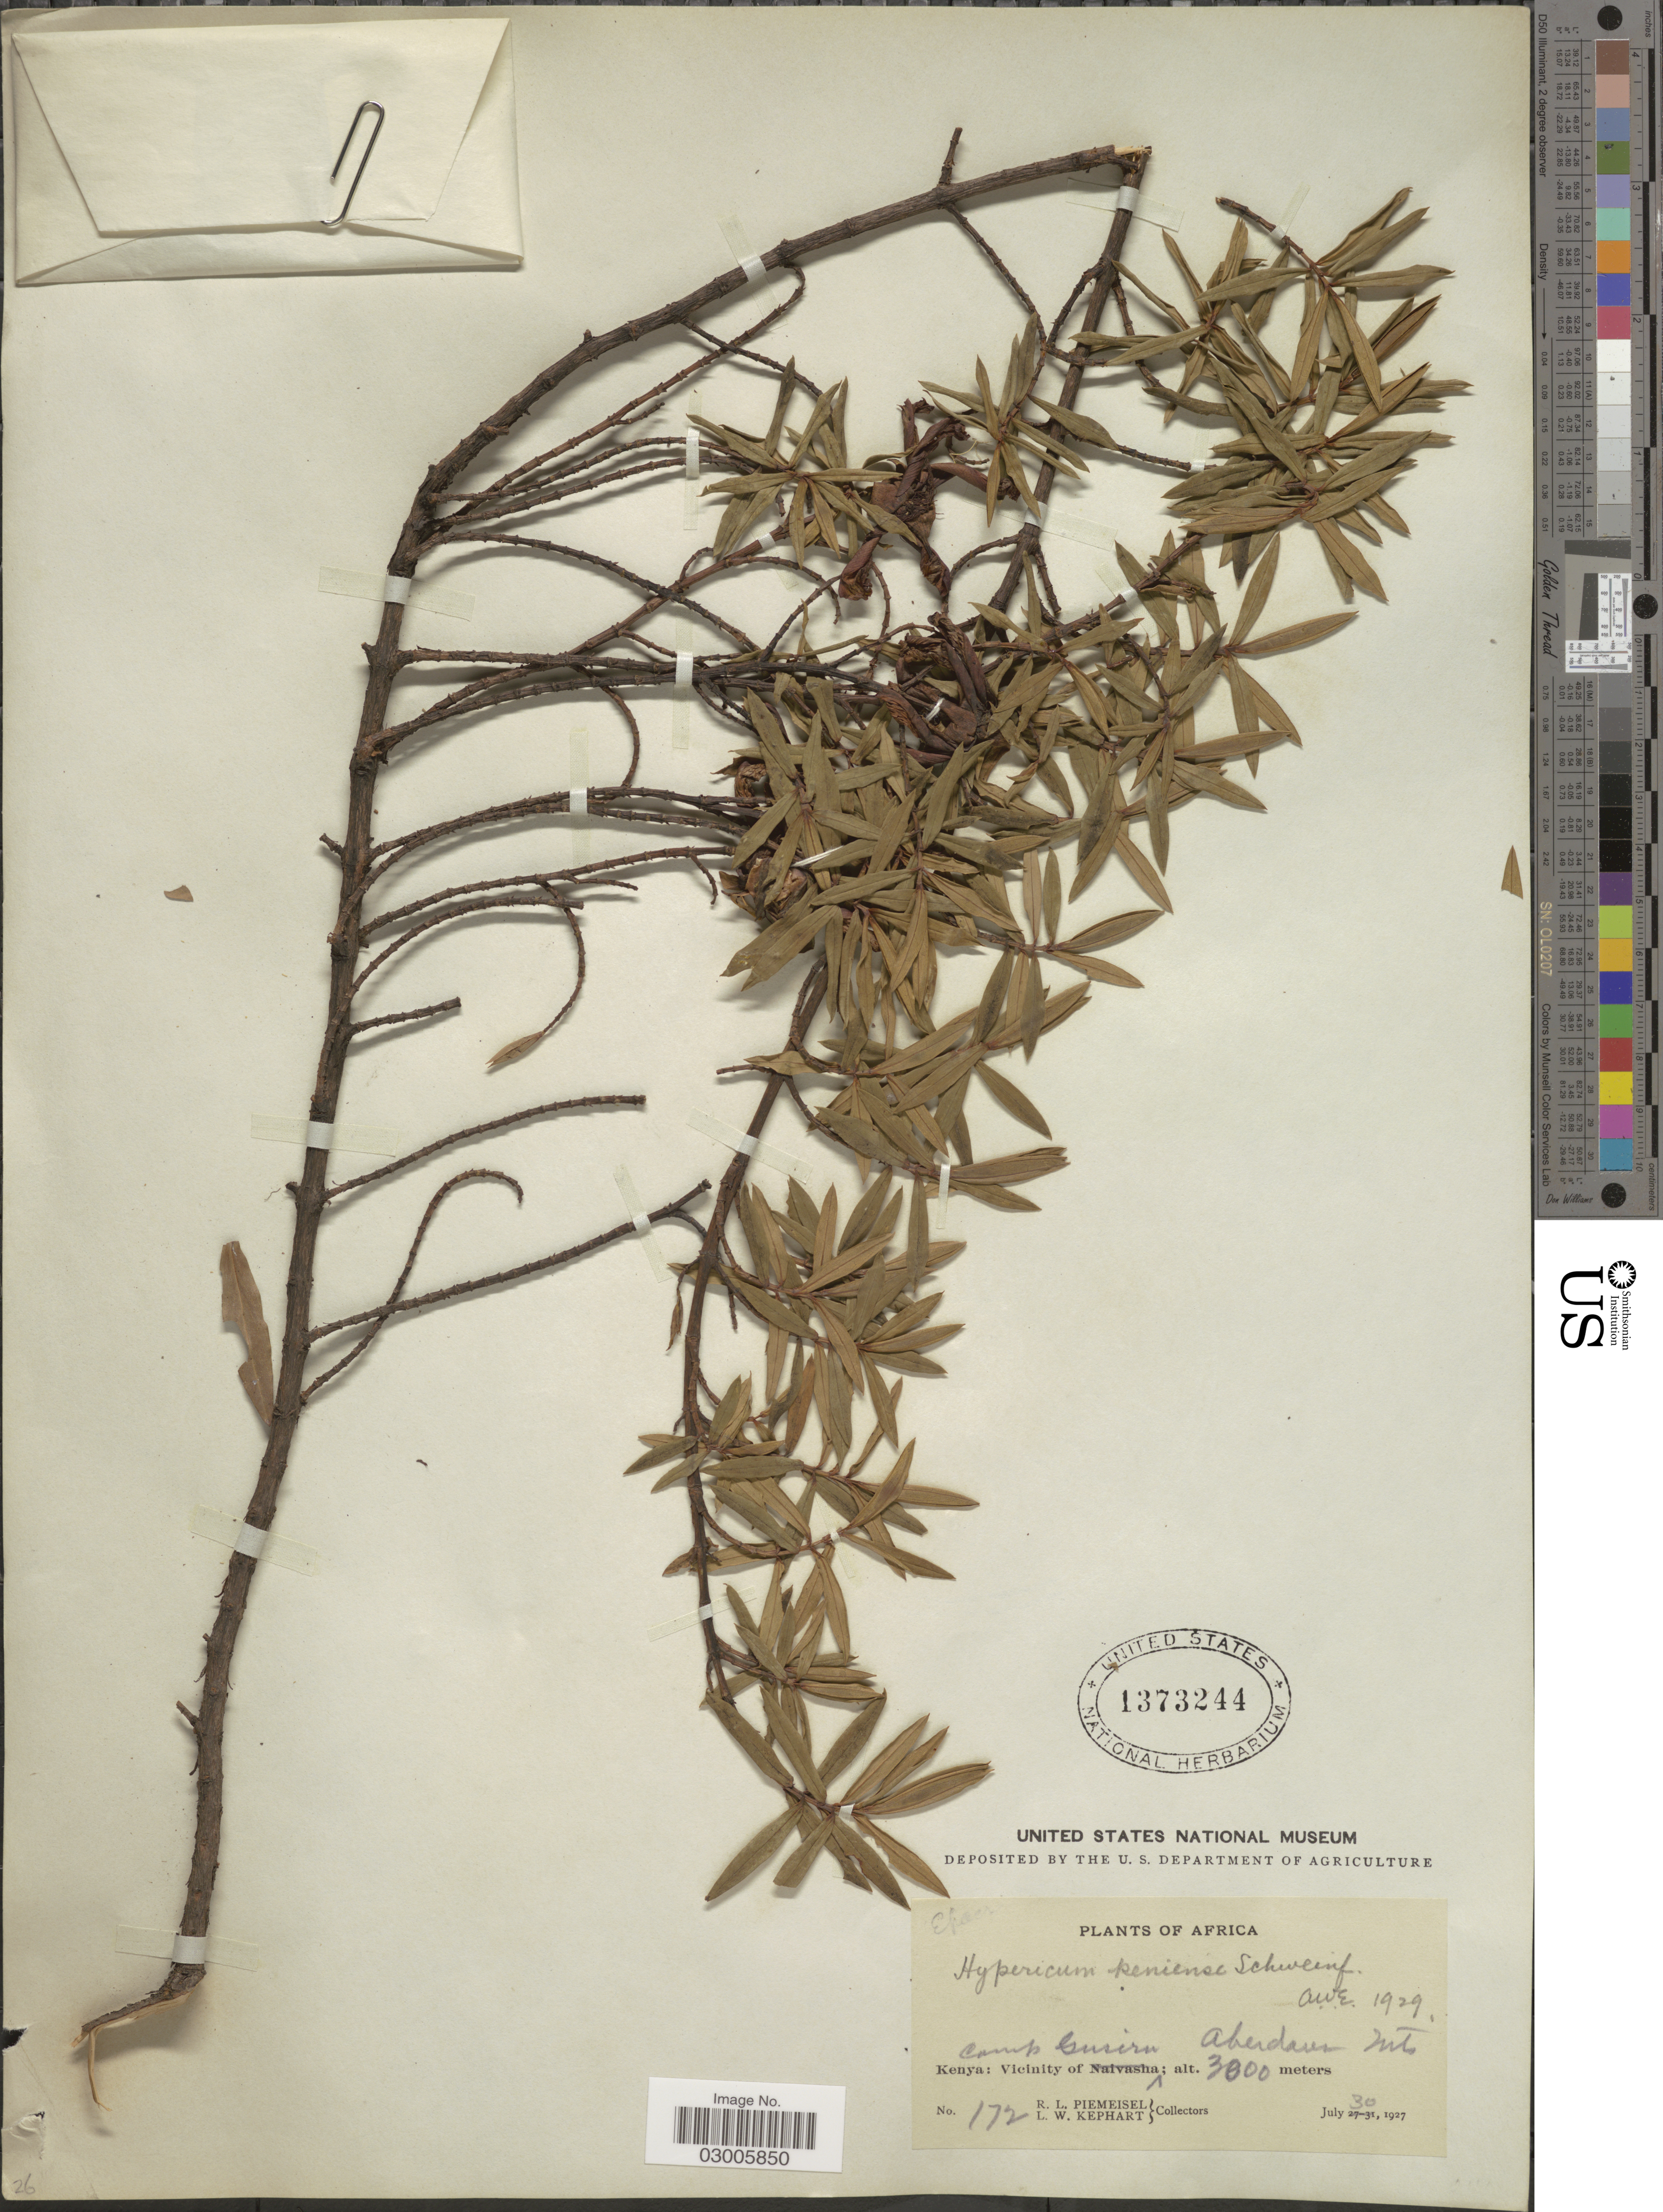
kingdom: Plantae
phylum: Tracheophyta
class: Magnoliopsida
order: Malpighiales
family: Hypericaceae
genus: Hypericum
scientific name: Hypericum revolutum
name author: Vahl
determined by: Strong, Mark T., (BOT), Smithsonian Institution - National Museum of Natural History (UNITED STATES)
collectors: R. L. Piemeisel & L. W. Kephart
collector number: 172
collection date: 1927-07-30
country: Kenya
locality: Kenya: Vicinity Camp Gusiru, Aberdares Mts.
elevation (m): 3800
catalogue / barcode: US 1373244